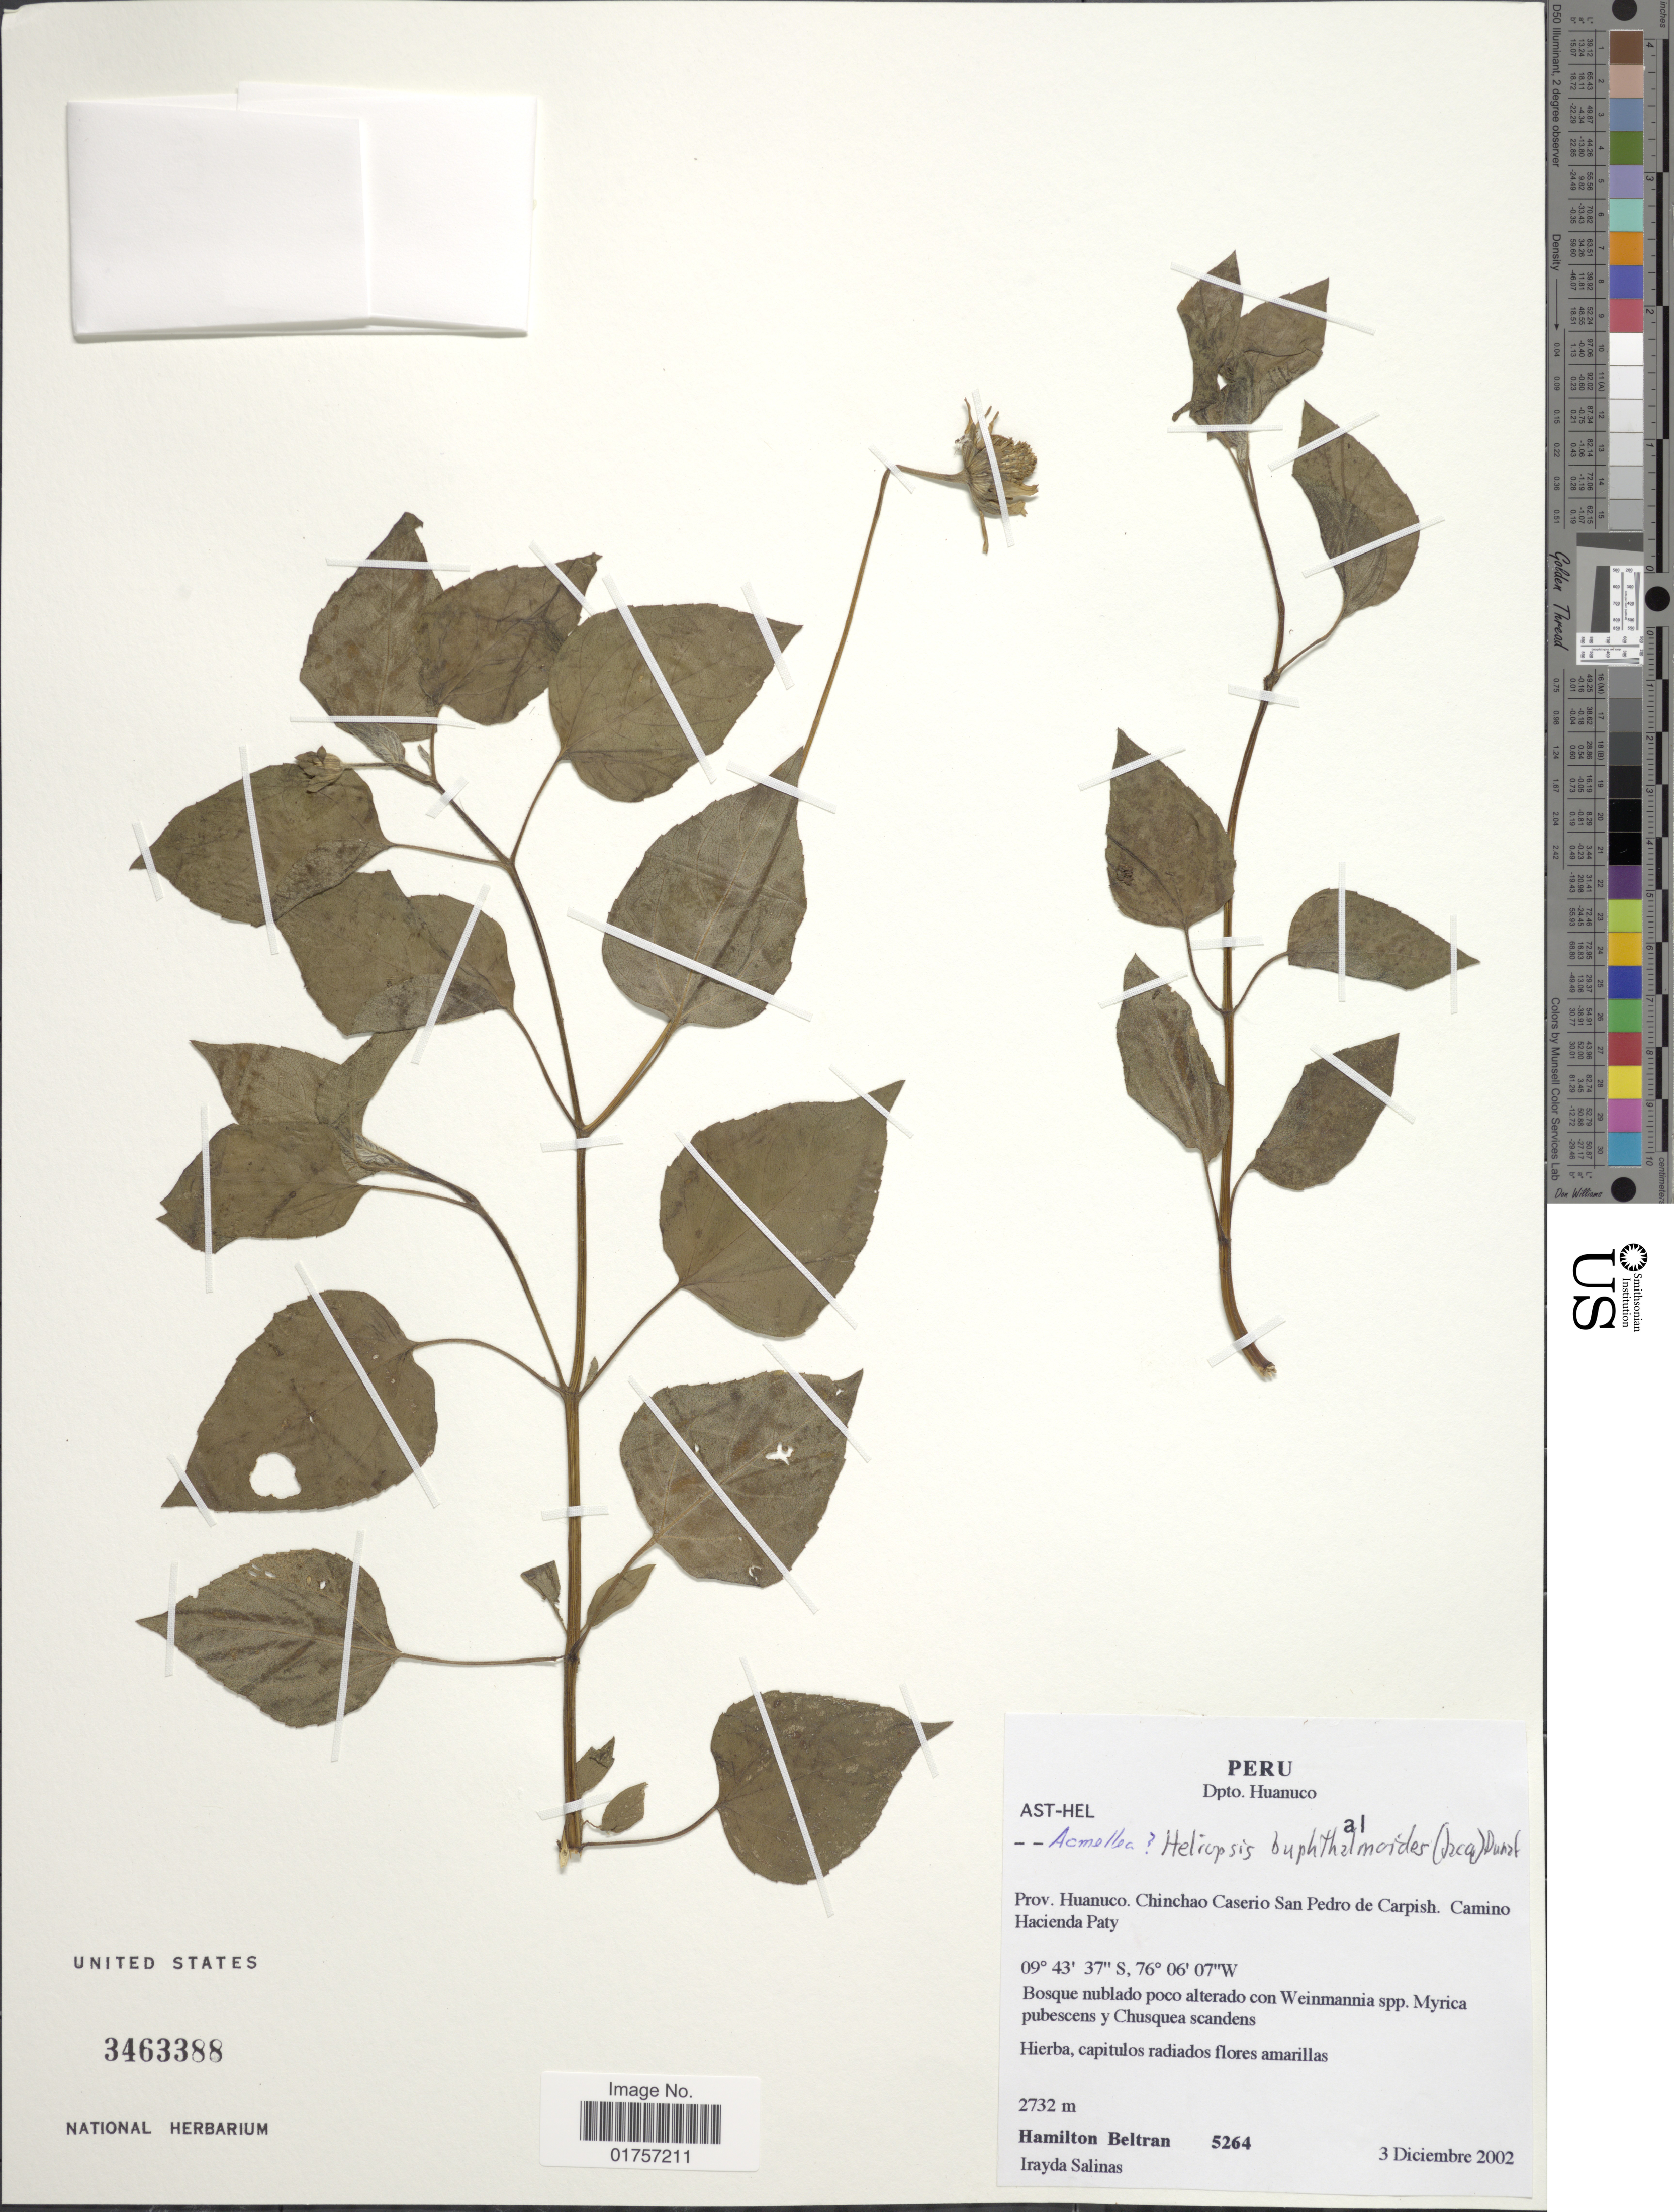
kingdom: Plantae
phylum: Tracheophyta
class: Magnoliopsida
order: Asterales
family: Asteraceae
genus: Heliopsis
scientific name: Heliopsis buphthalmoides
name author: (Jacq.) Dunal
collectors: H. Beltran & I. Salinas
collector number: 5264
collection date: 2002-12-03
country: Peru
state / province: Huánuco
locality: Prov. Huanuco. Chinchao Caserio San Pedro de Carpish. Camino Hacienda Paty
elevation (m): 2732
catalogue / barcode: US 3463388